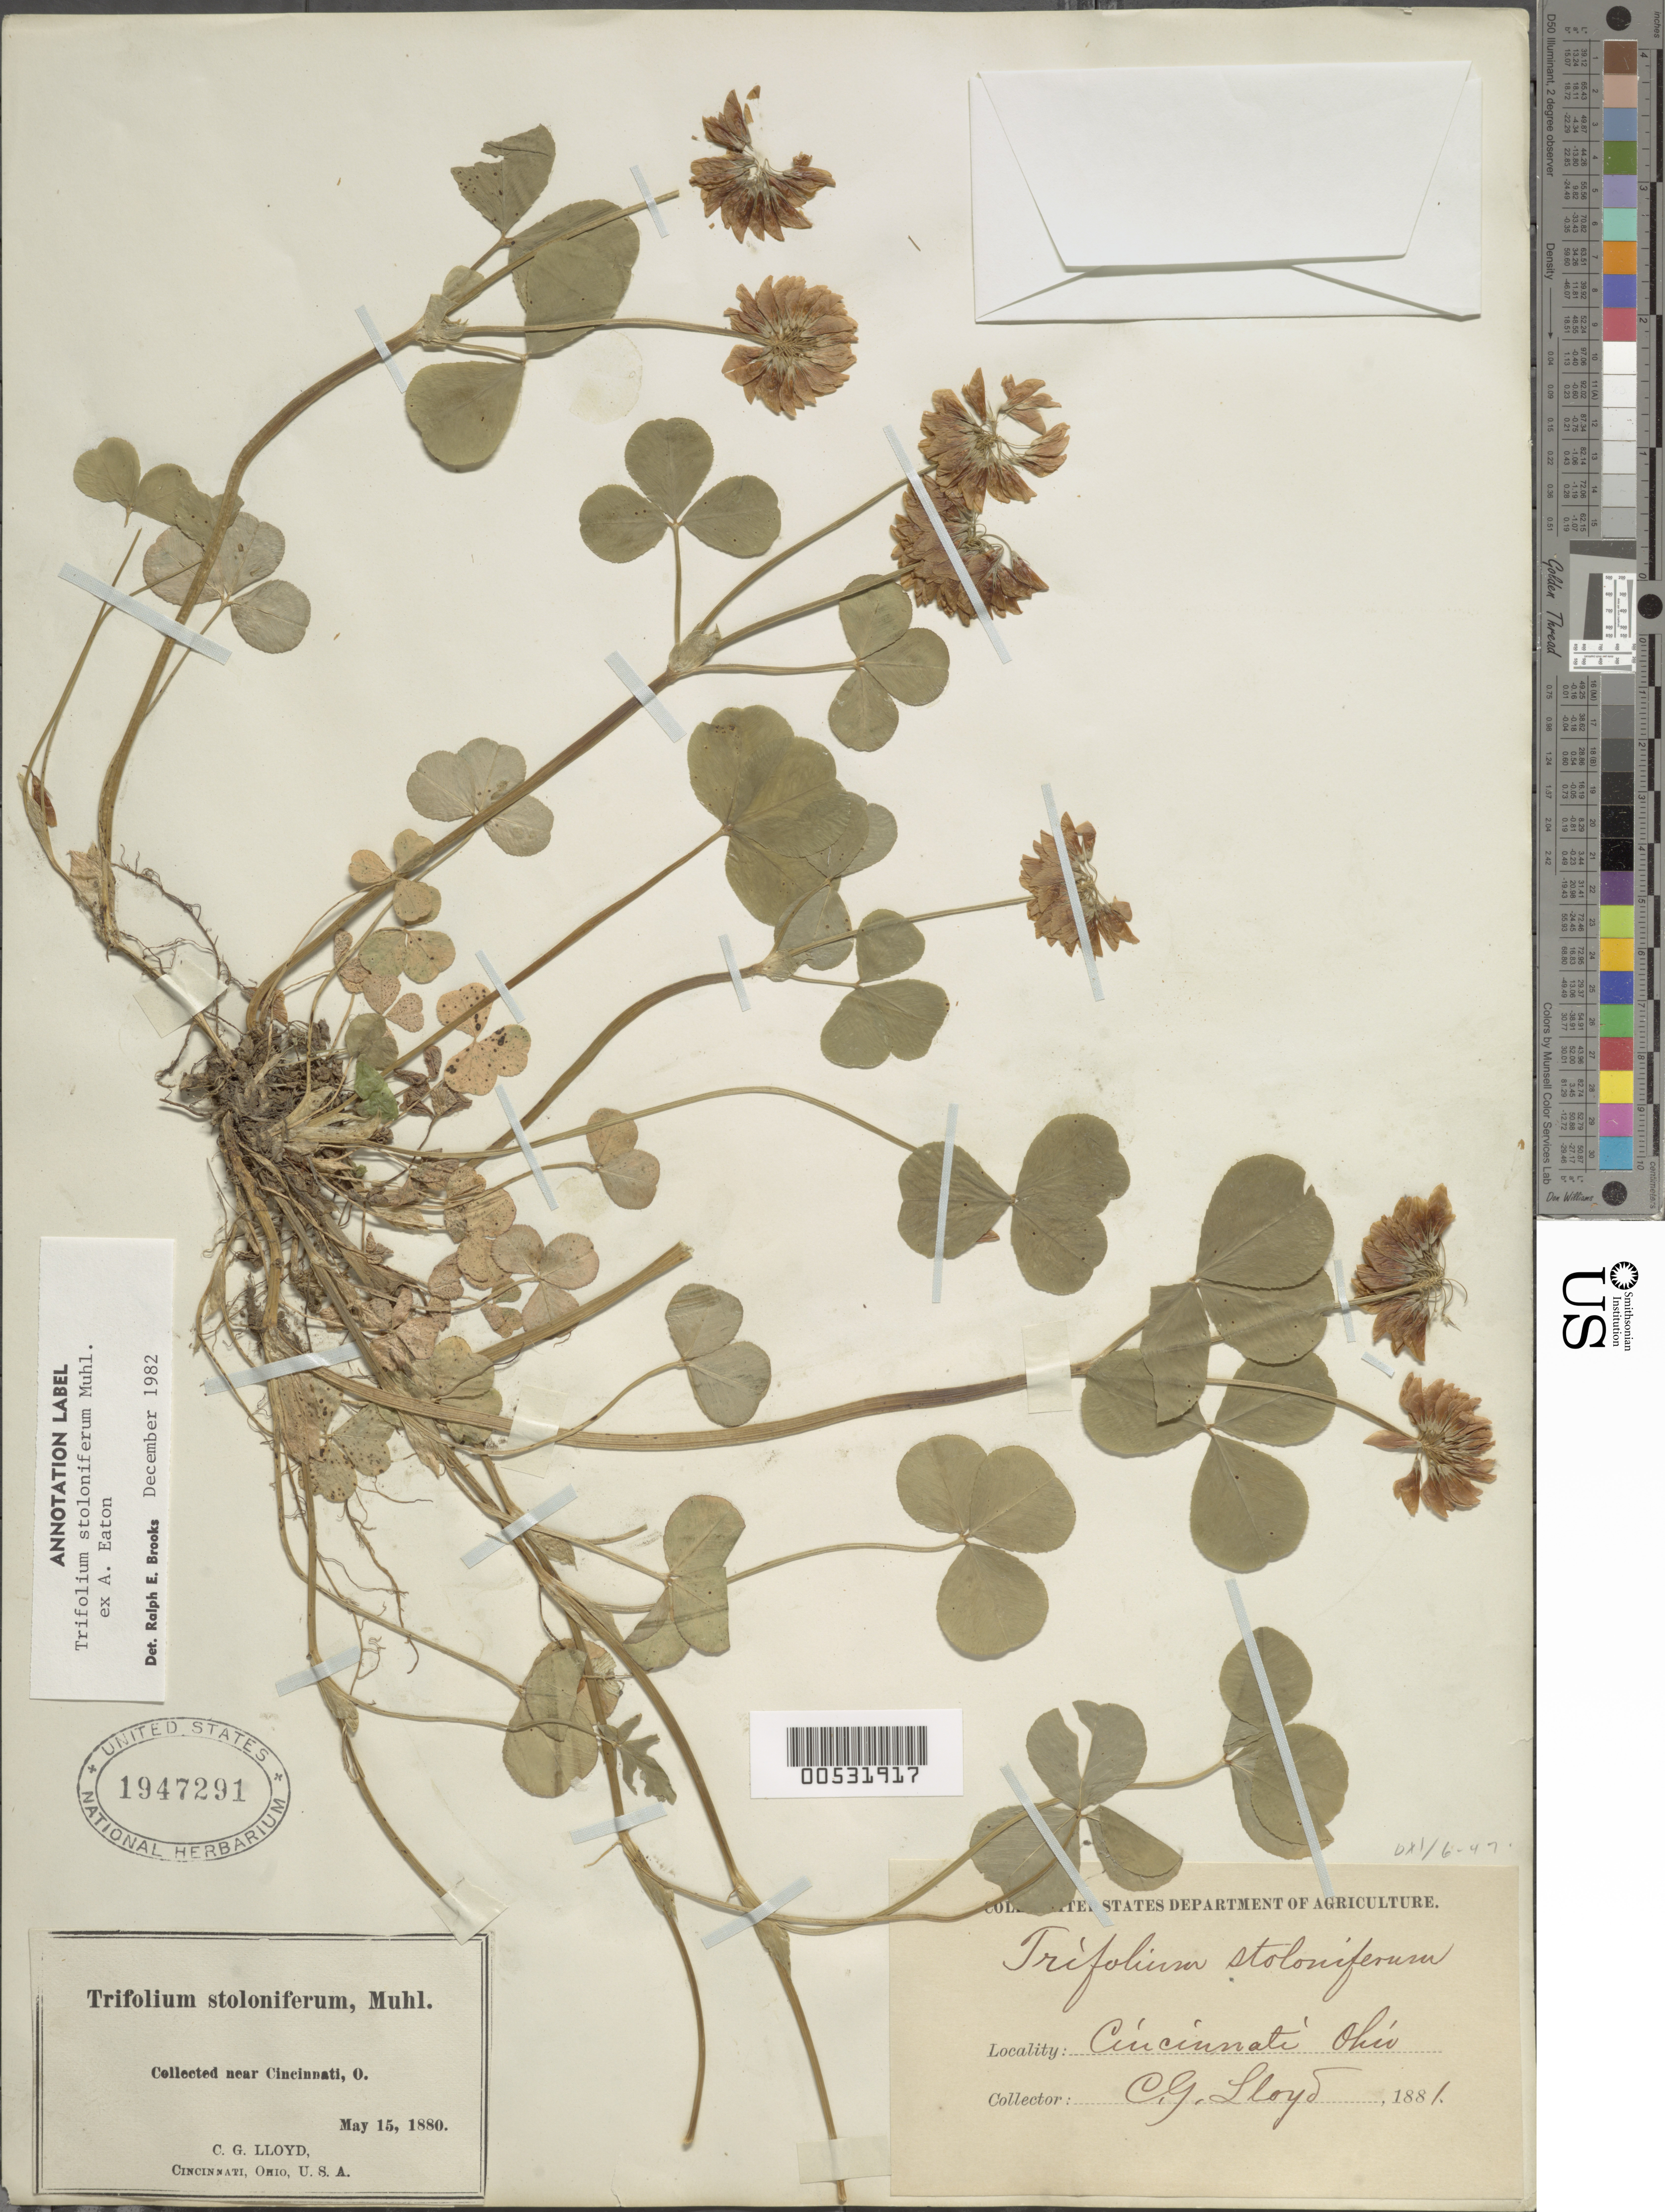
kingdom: Plantae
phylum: Tracheophyta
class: Magnoliopsida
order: Fabales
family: Fabaceae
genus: Trifolium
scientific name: Trifolium stoloniferum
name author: Muhl. ex Eaton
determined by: Brooks, R.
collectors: C. G. Lloyd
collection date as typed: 15 May 1881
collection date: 1881-05-15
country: United States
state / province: Ohio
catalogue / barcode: US 1947291